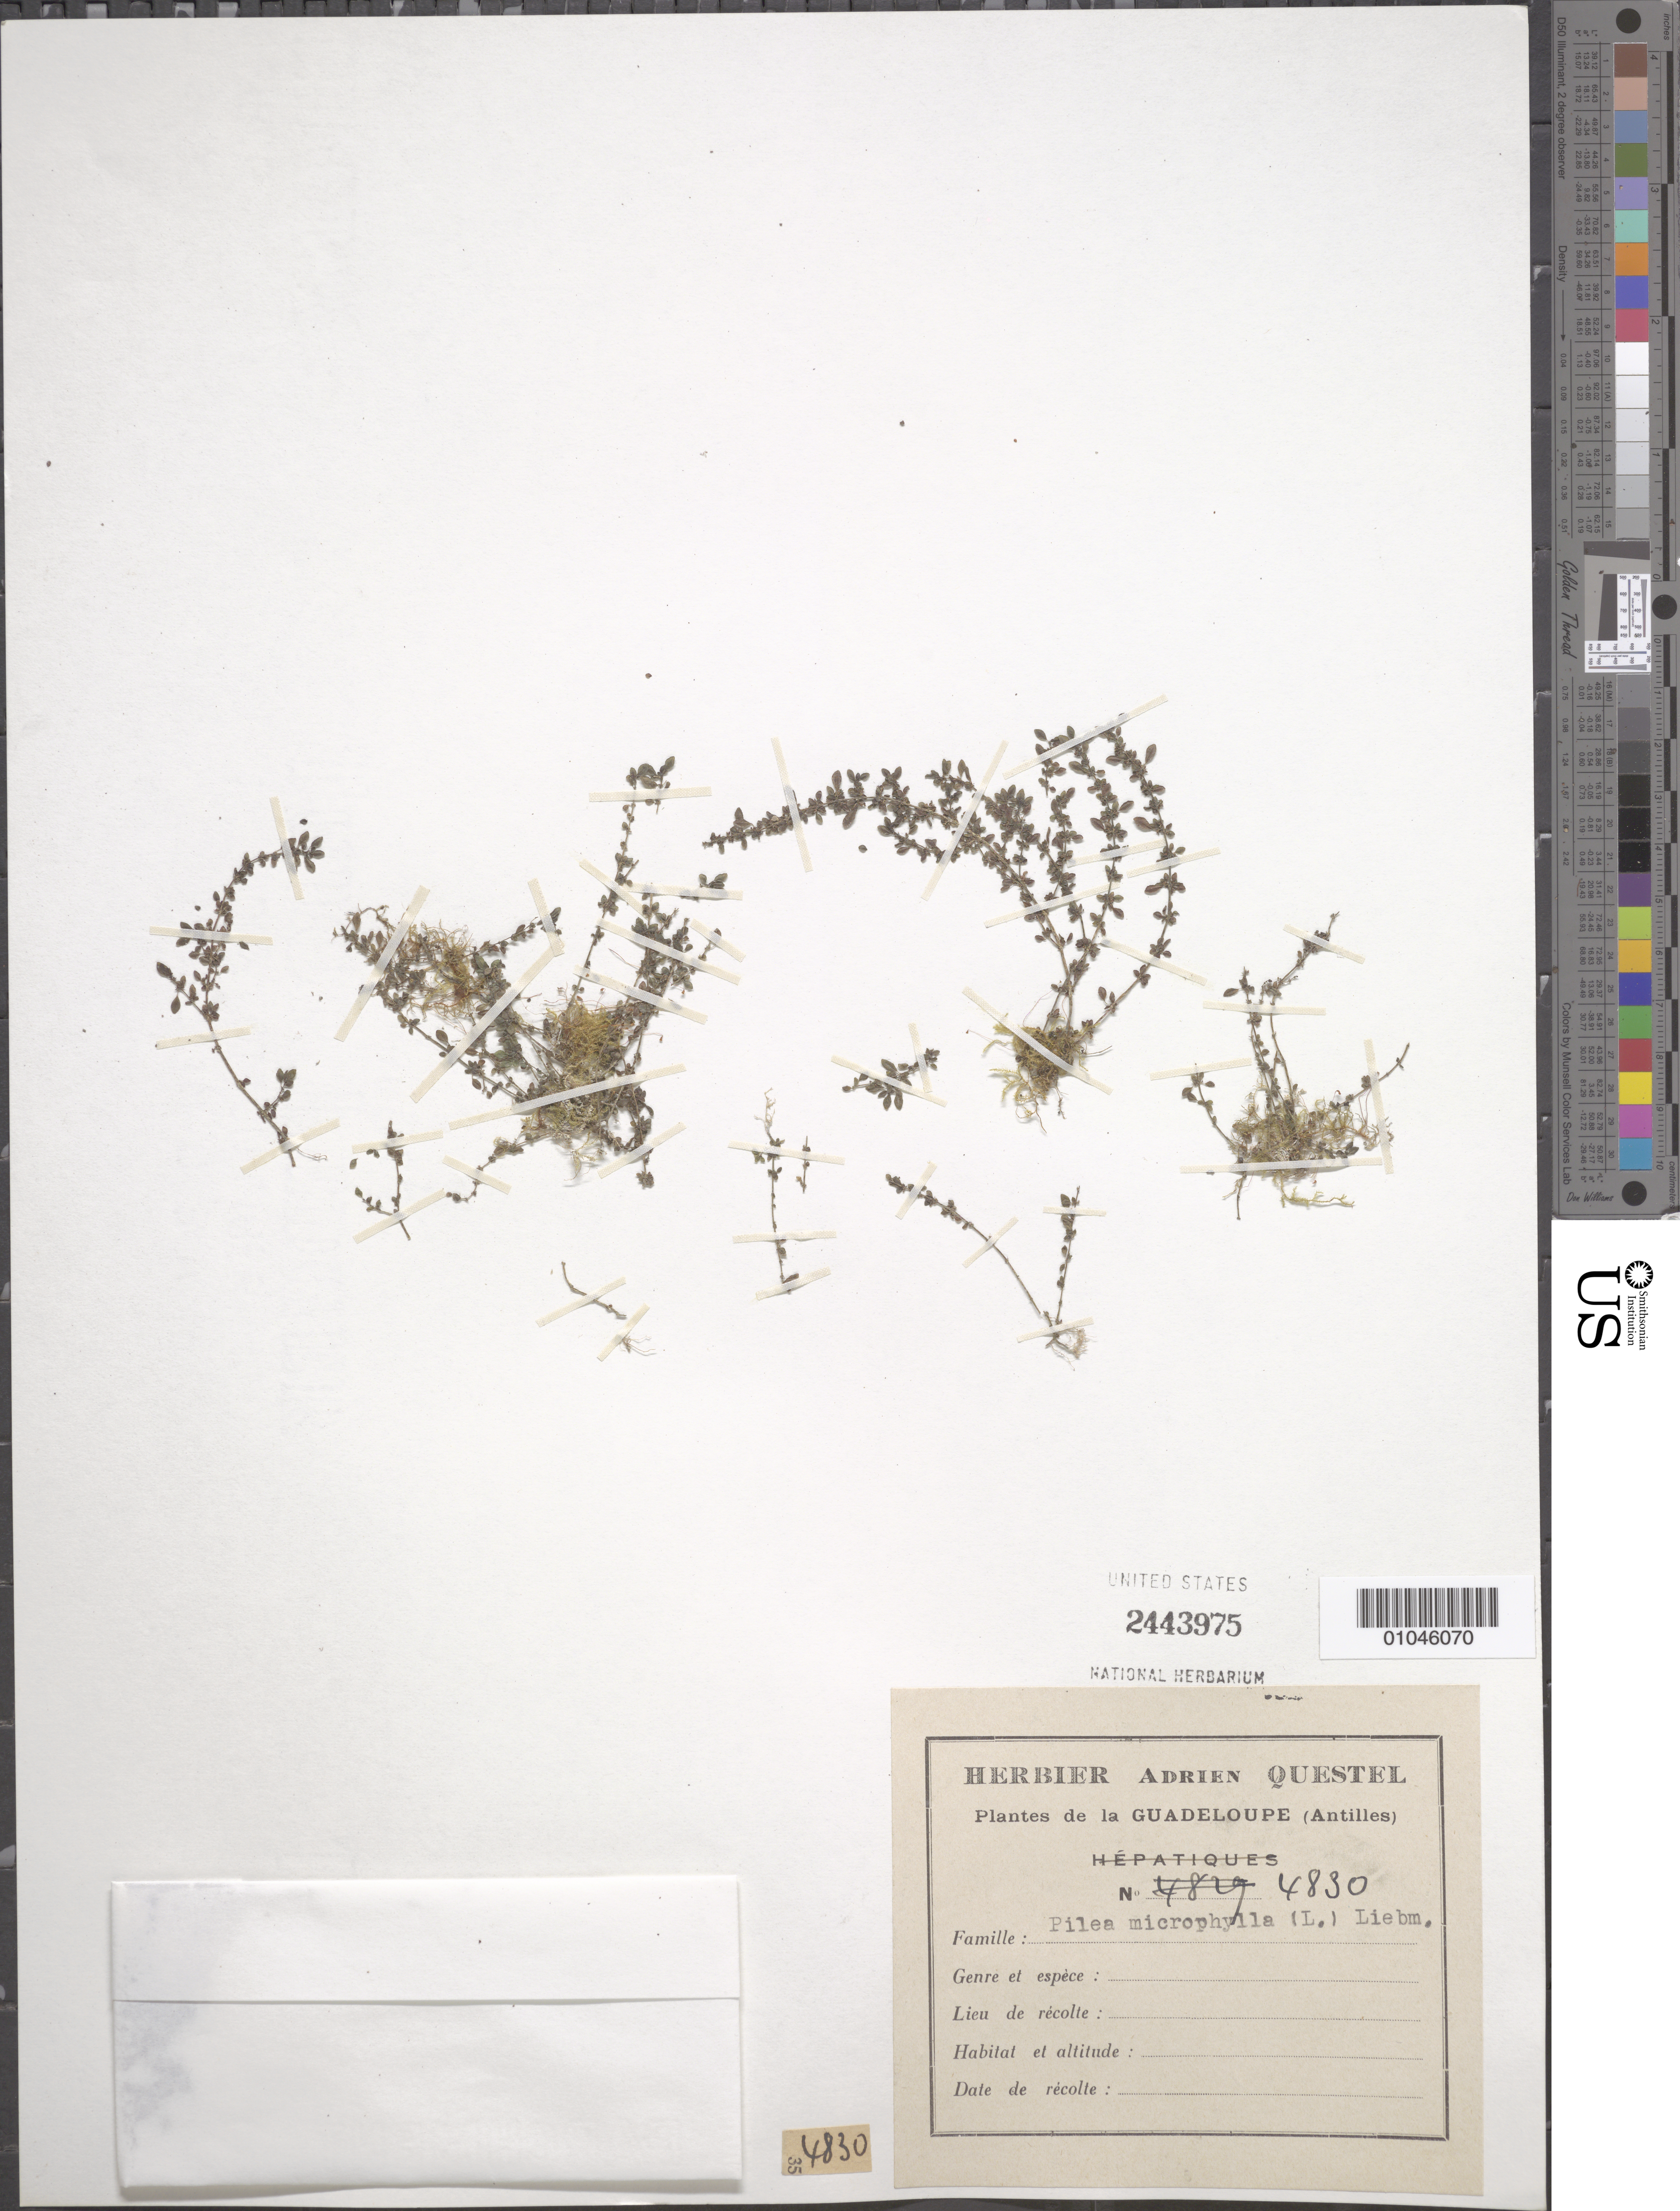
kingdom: Plantae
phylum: Tracheophyta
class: Magnoliopsida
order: Rosales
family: Urticaceae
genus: Pilea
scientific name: Pilea microphylla var. microphylla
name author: (L.) Liebm.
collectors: A. Questel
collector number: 4830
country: Guadeloupe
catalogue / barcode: US 2443975